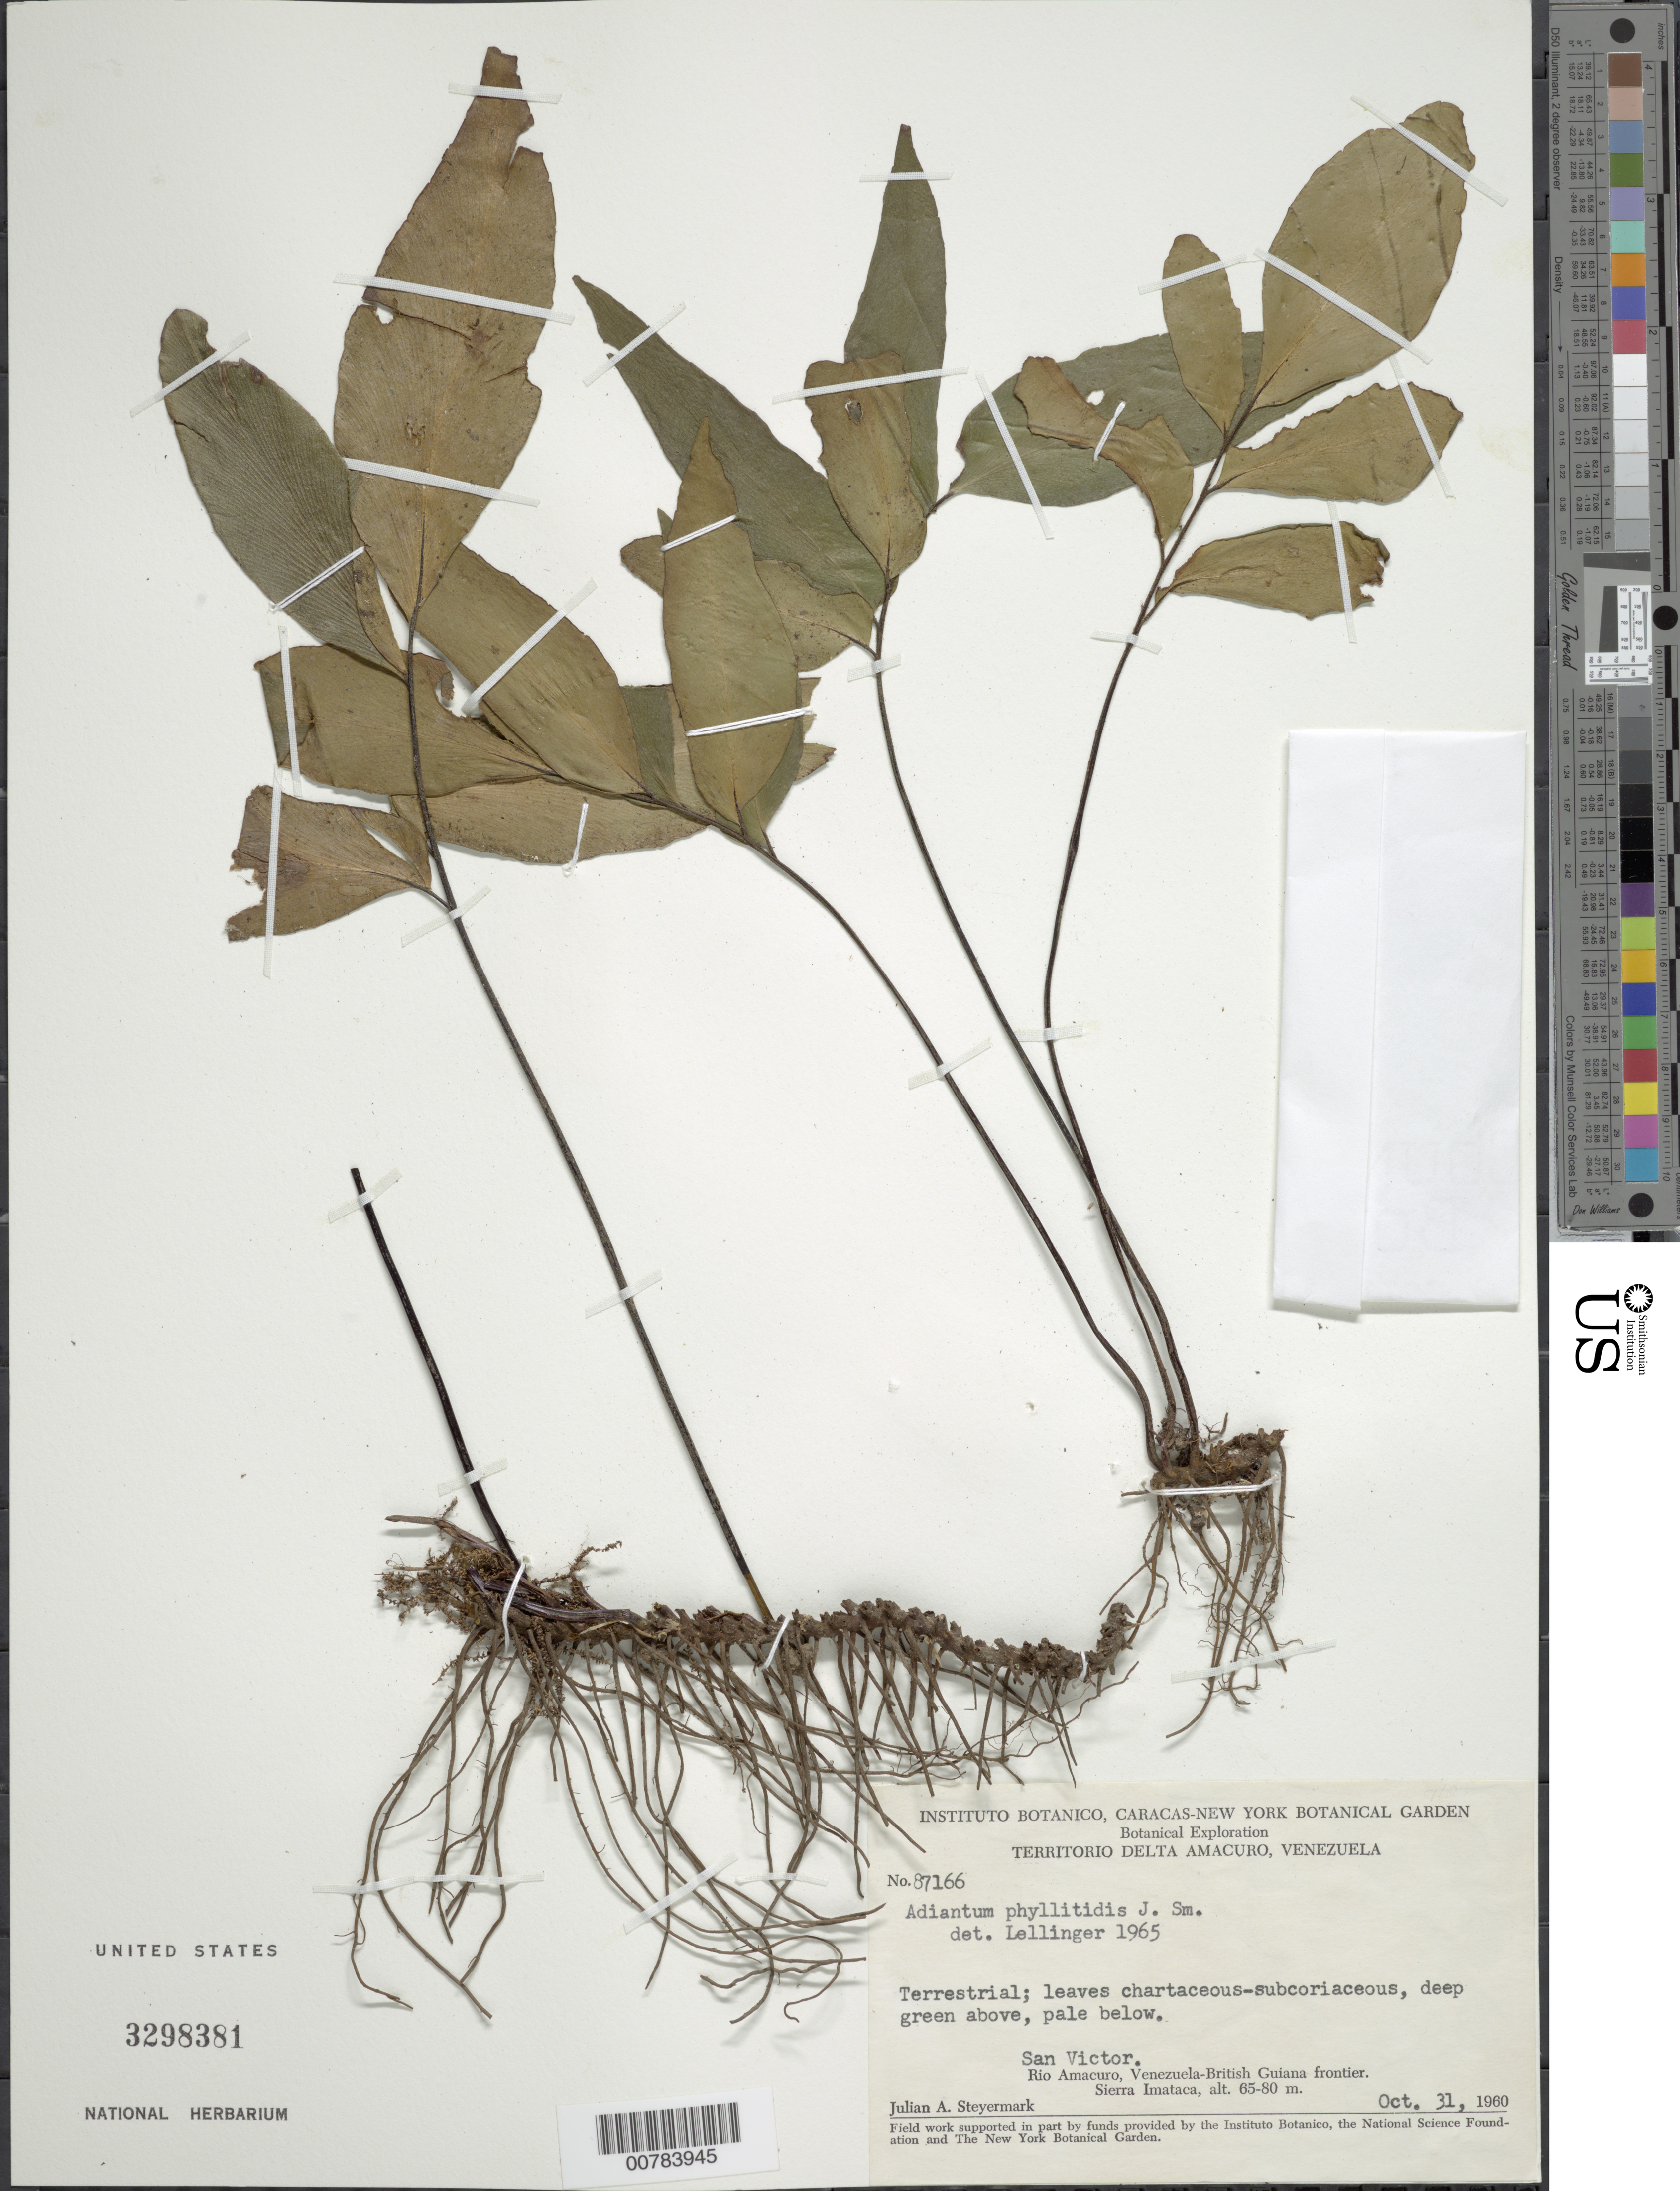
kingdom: Plantae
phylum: Tracheophyta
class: Polypodiopsida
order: Polypodiales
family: Pteridaceae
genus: Adiantum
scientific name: Adiantum phyllitidis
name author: J. Sm.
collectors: J. Steyermark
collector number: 87166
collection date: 1960-10-31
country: Venezuela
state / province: Delta Amacuro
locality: San Victor, Rio Amacuro, Venezuela-British Guiana frontier, Sierra Imataca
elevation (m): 65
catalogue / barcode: US 3298381